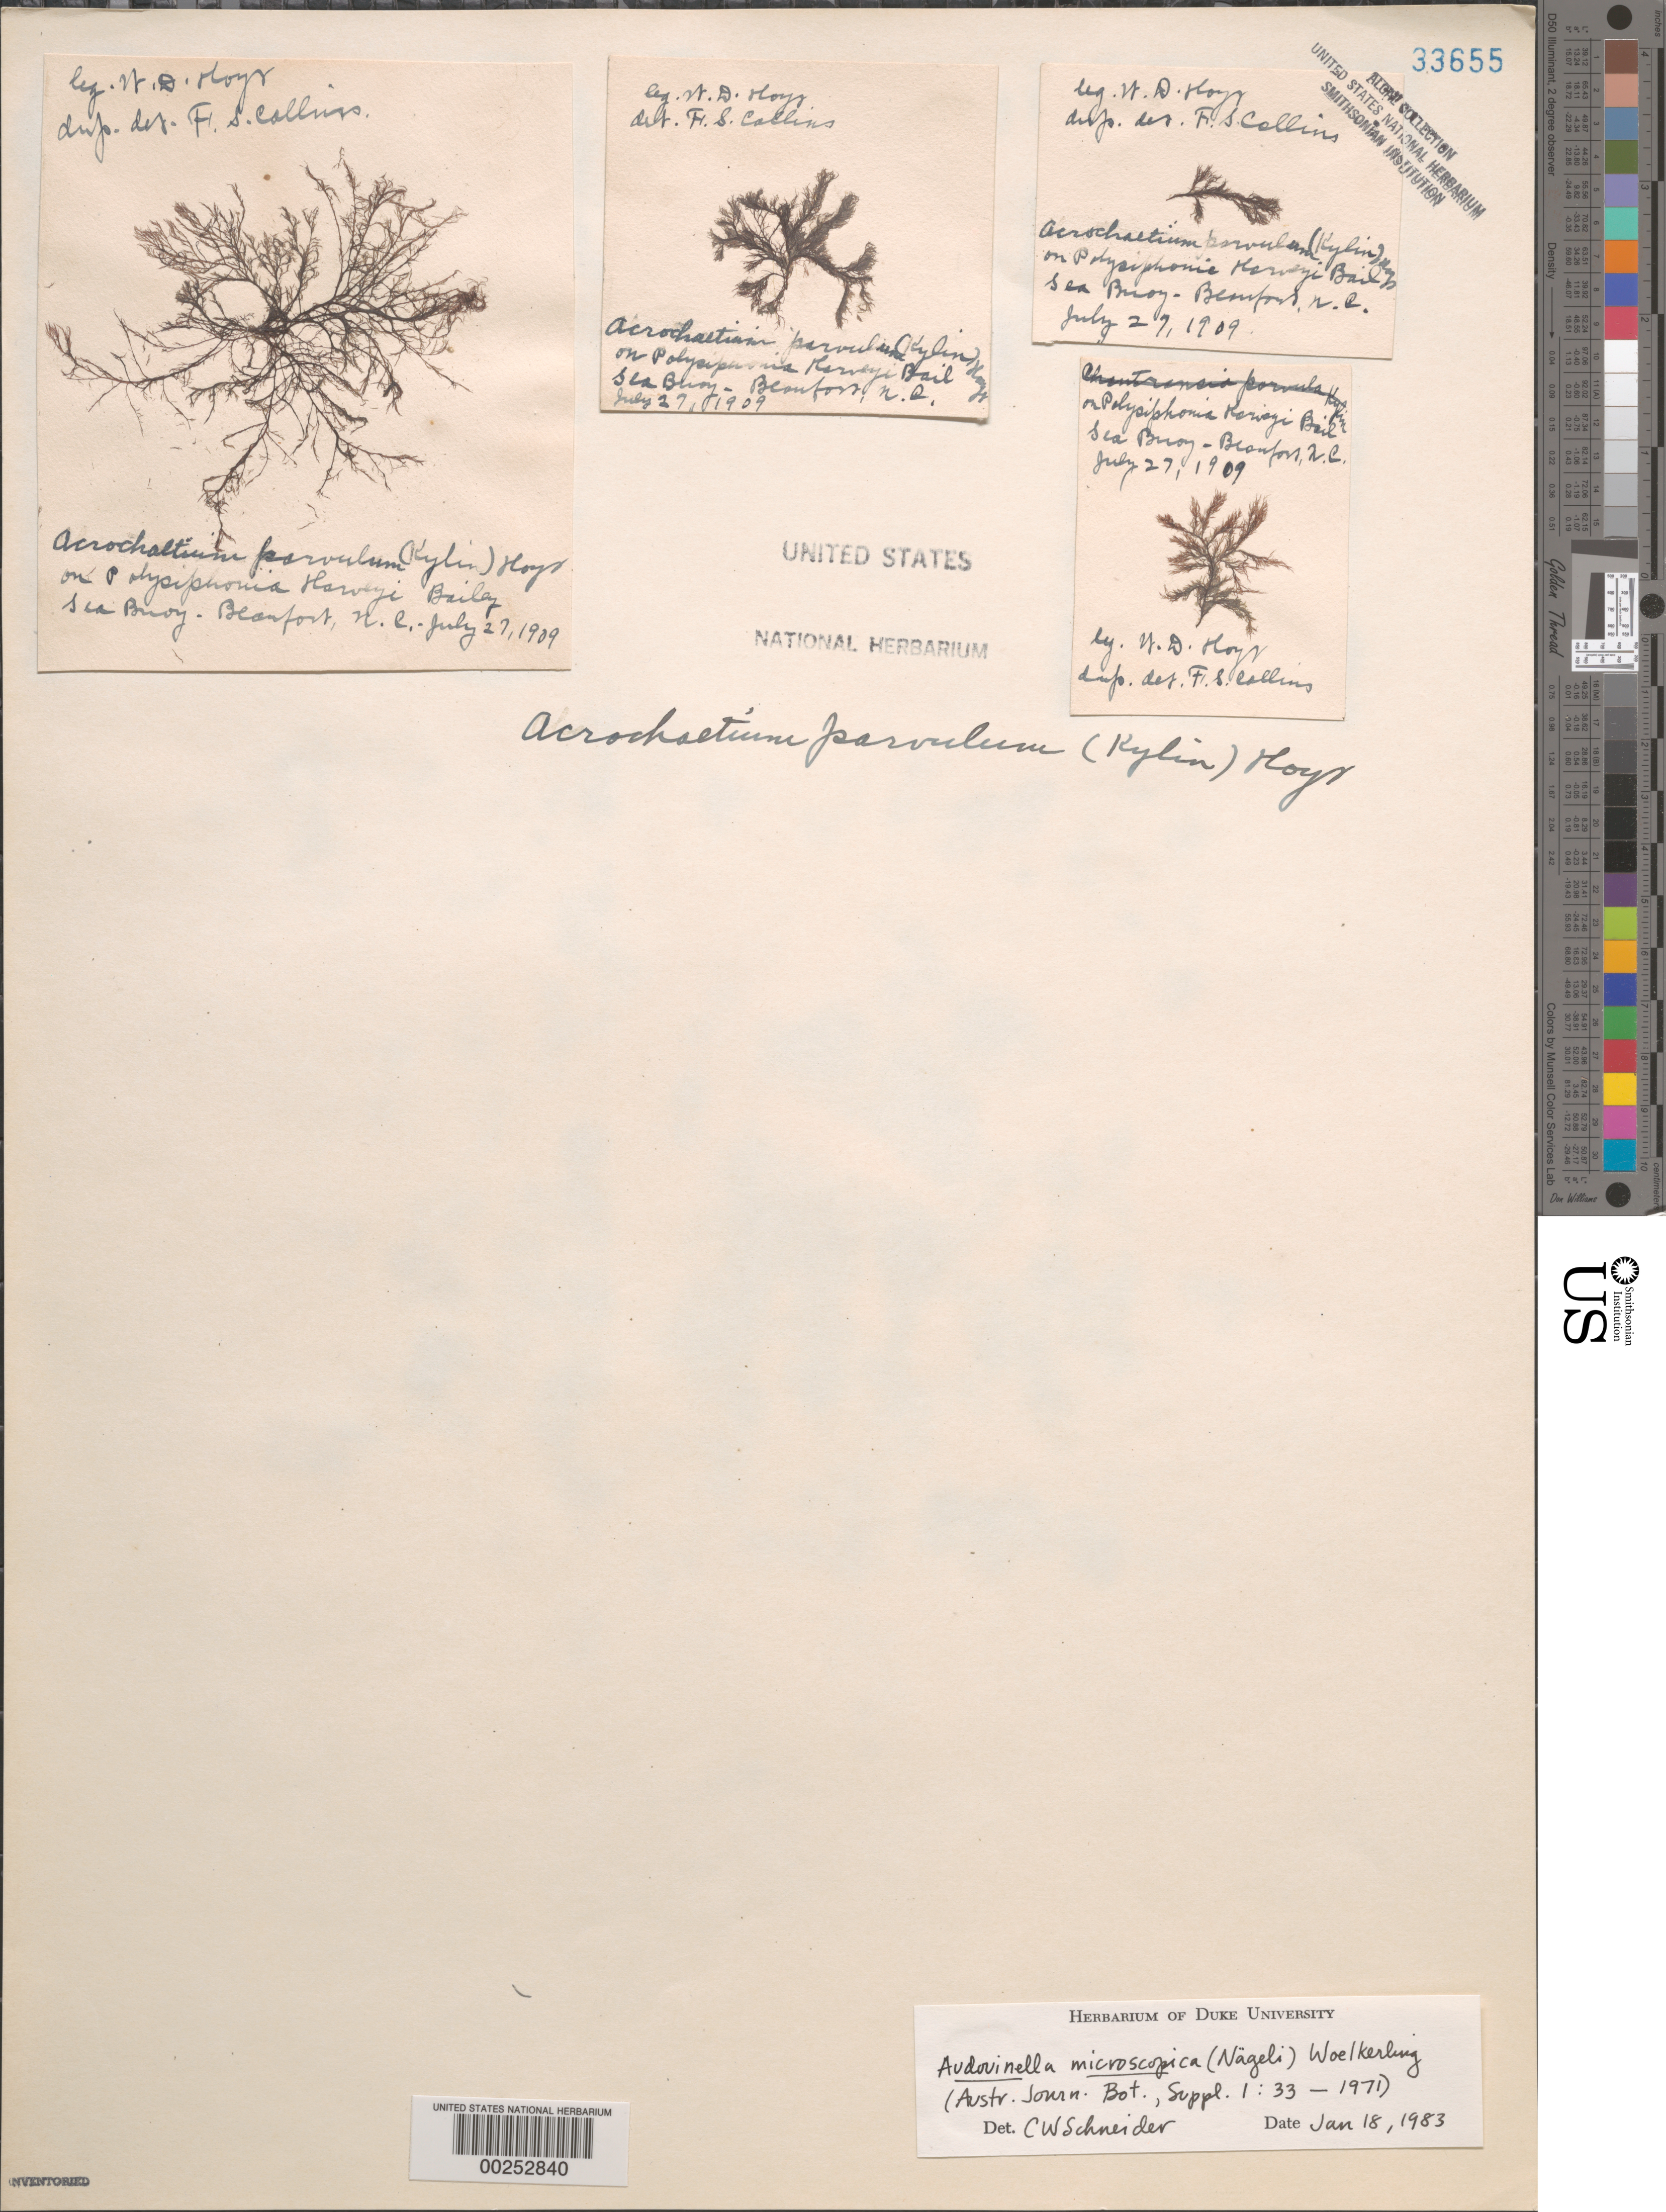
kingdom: Plantae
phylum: Rhodophyta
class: Florideophyceae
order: Acrochaetiales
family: Acrochaetiaceae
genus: Acrochaetium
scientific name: Acrochaetium microscopicum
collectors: W. D. Hoyt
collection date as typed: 27 Jul 1909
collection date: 1909-07-27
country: United States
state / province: North Carolina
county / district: Carteret County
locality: Beaufort, sea buoy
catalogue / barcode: US 33655